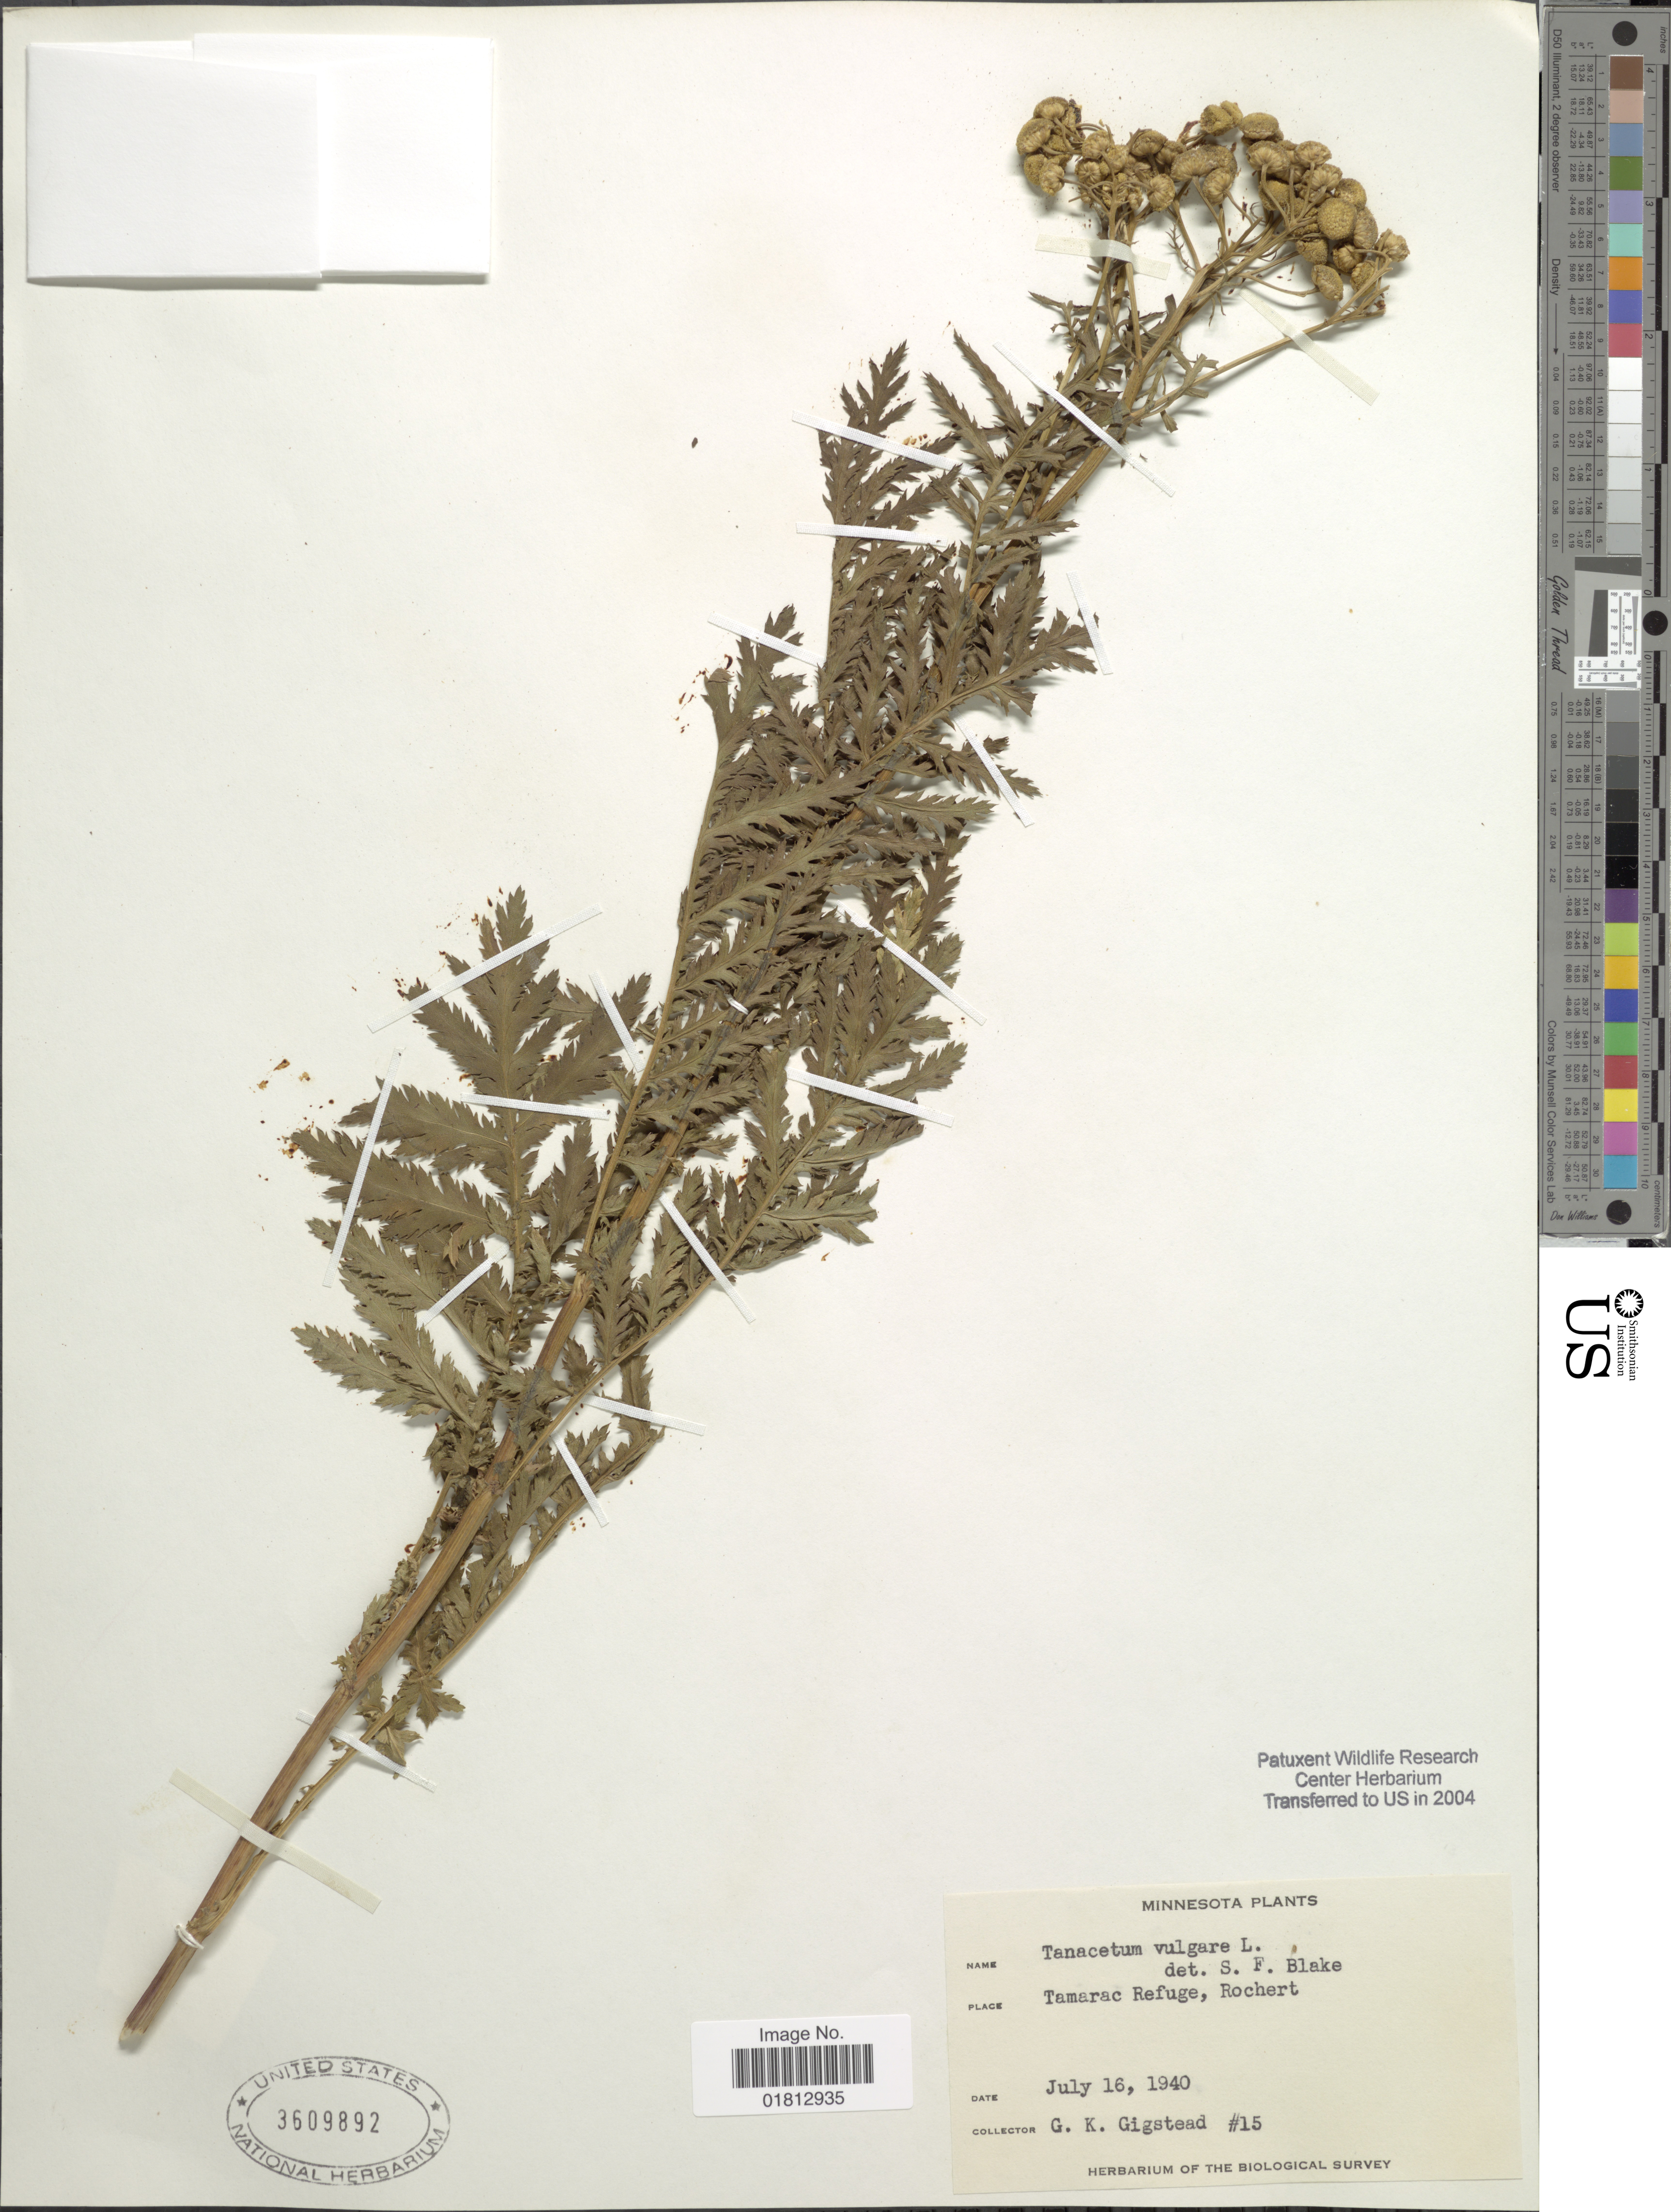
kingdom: Plantae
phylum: Tracheophyta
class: Magnoliopsida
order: Asterales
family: Asteraceae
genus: Tanacetum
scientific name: Tanacetum huronense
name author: Nutt.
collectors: G. Gigstead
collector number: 15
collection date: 1940-07-16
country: United States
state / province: Minnesota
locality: Tamarac Refuge, Rochert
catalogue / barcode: US 3609892